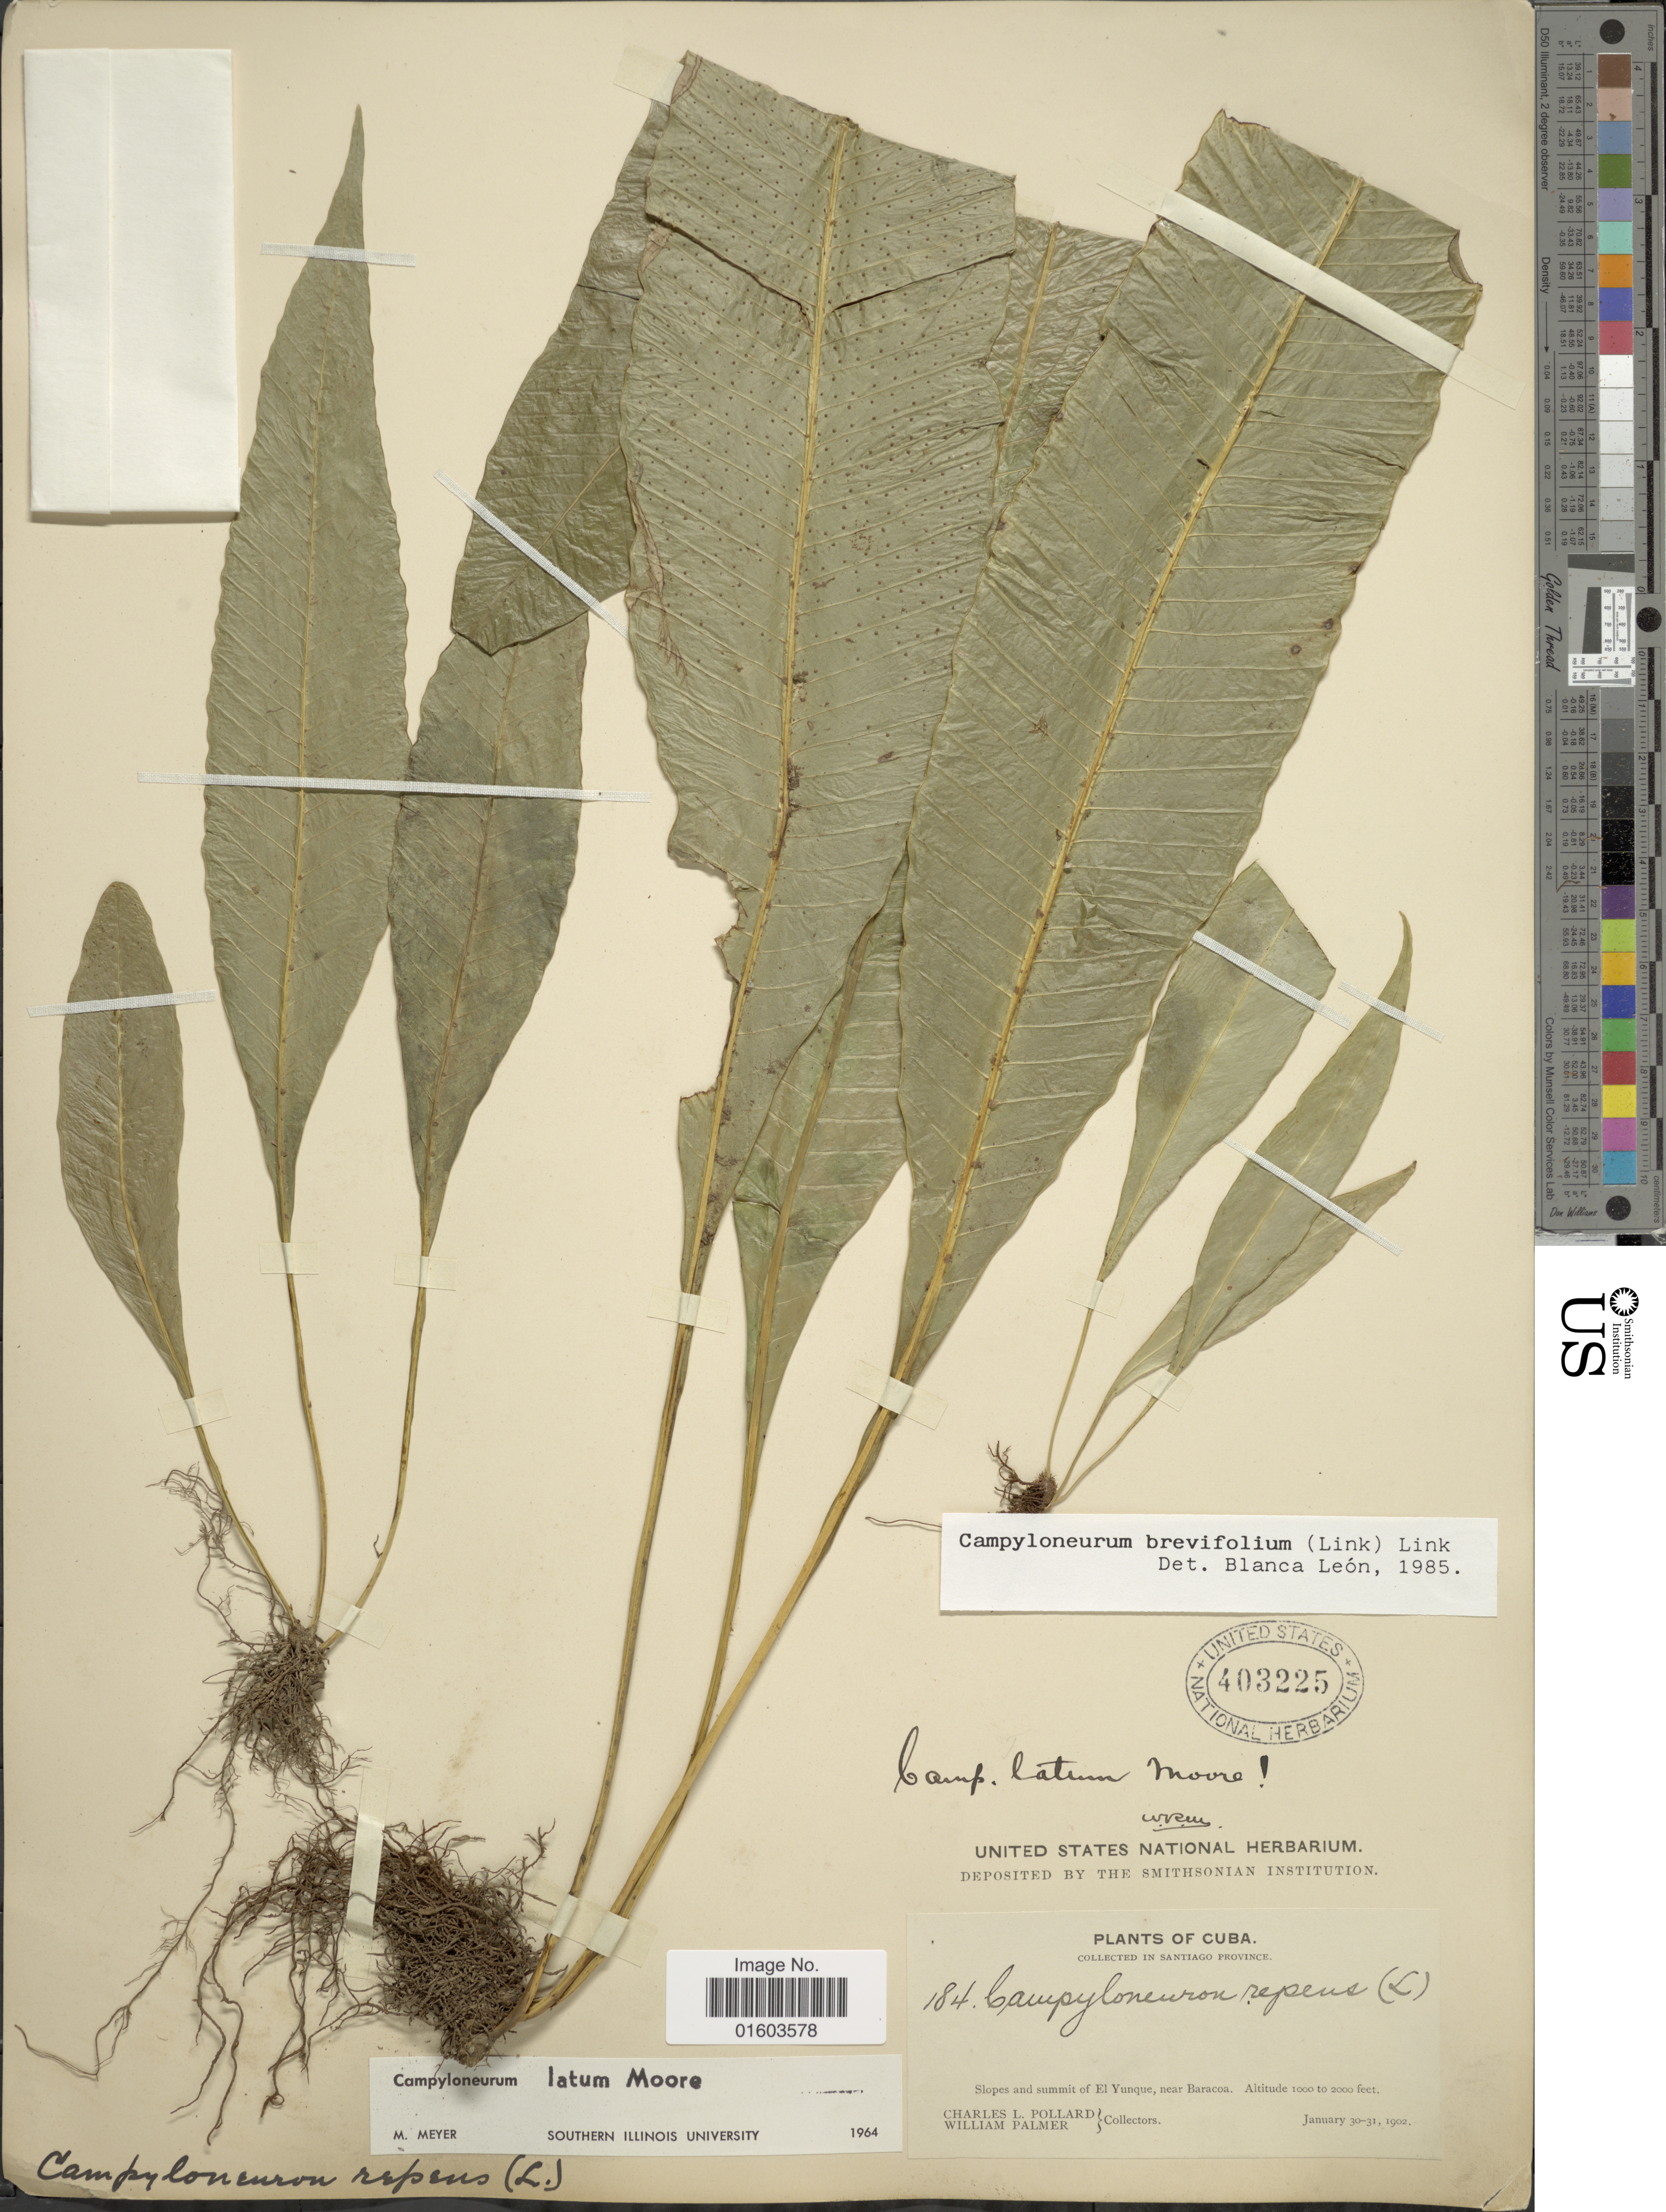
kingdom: Plantae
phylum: Tracheophyta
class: Polypodiopsida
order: Polypodiales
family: Polypodiaceae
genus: Campyloneurum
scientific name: Campyloneurum latum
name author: T. Moore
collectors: C. L. Pollard & W. Palmer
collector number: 1854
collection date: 1902-01-30/1902-01-31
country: Cuba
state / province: Santiago de Cuba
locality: In Santiago Province, Slopes and summit of El Yunque, near Baracoa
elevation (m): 305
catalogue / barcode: US 403225